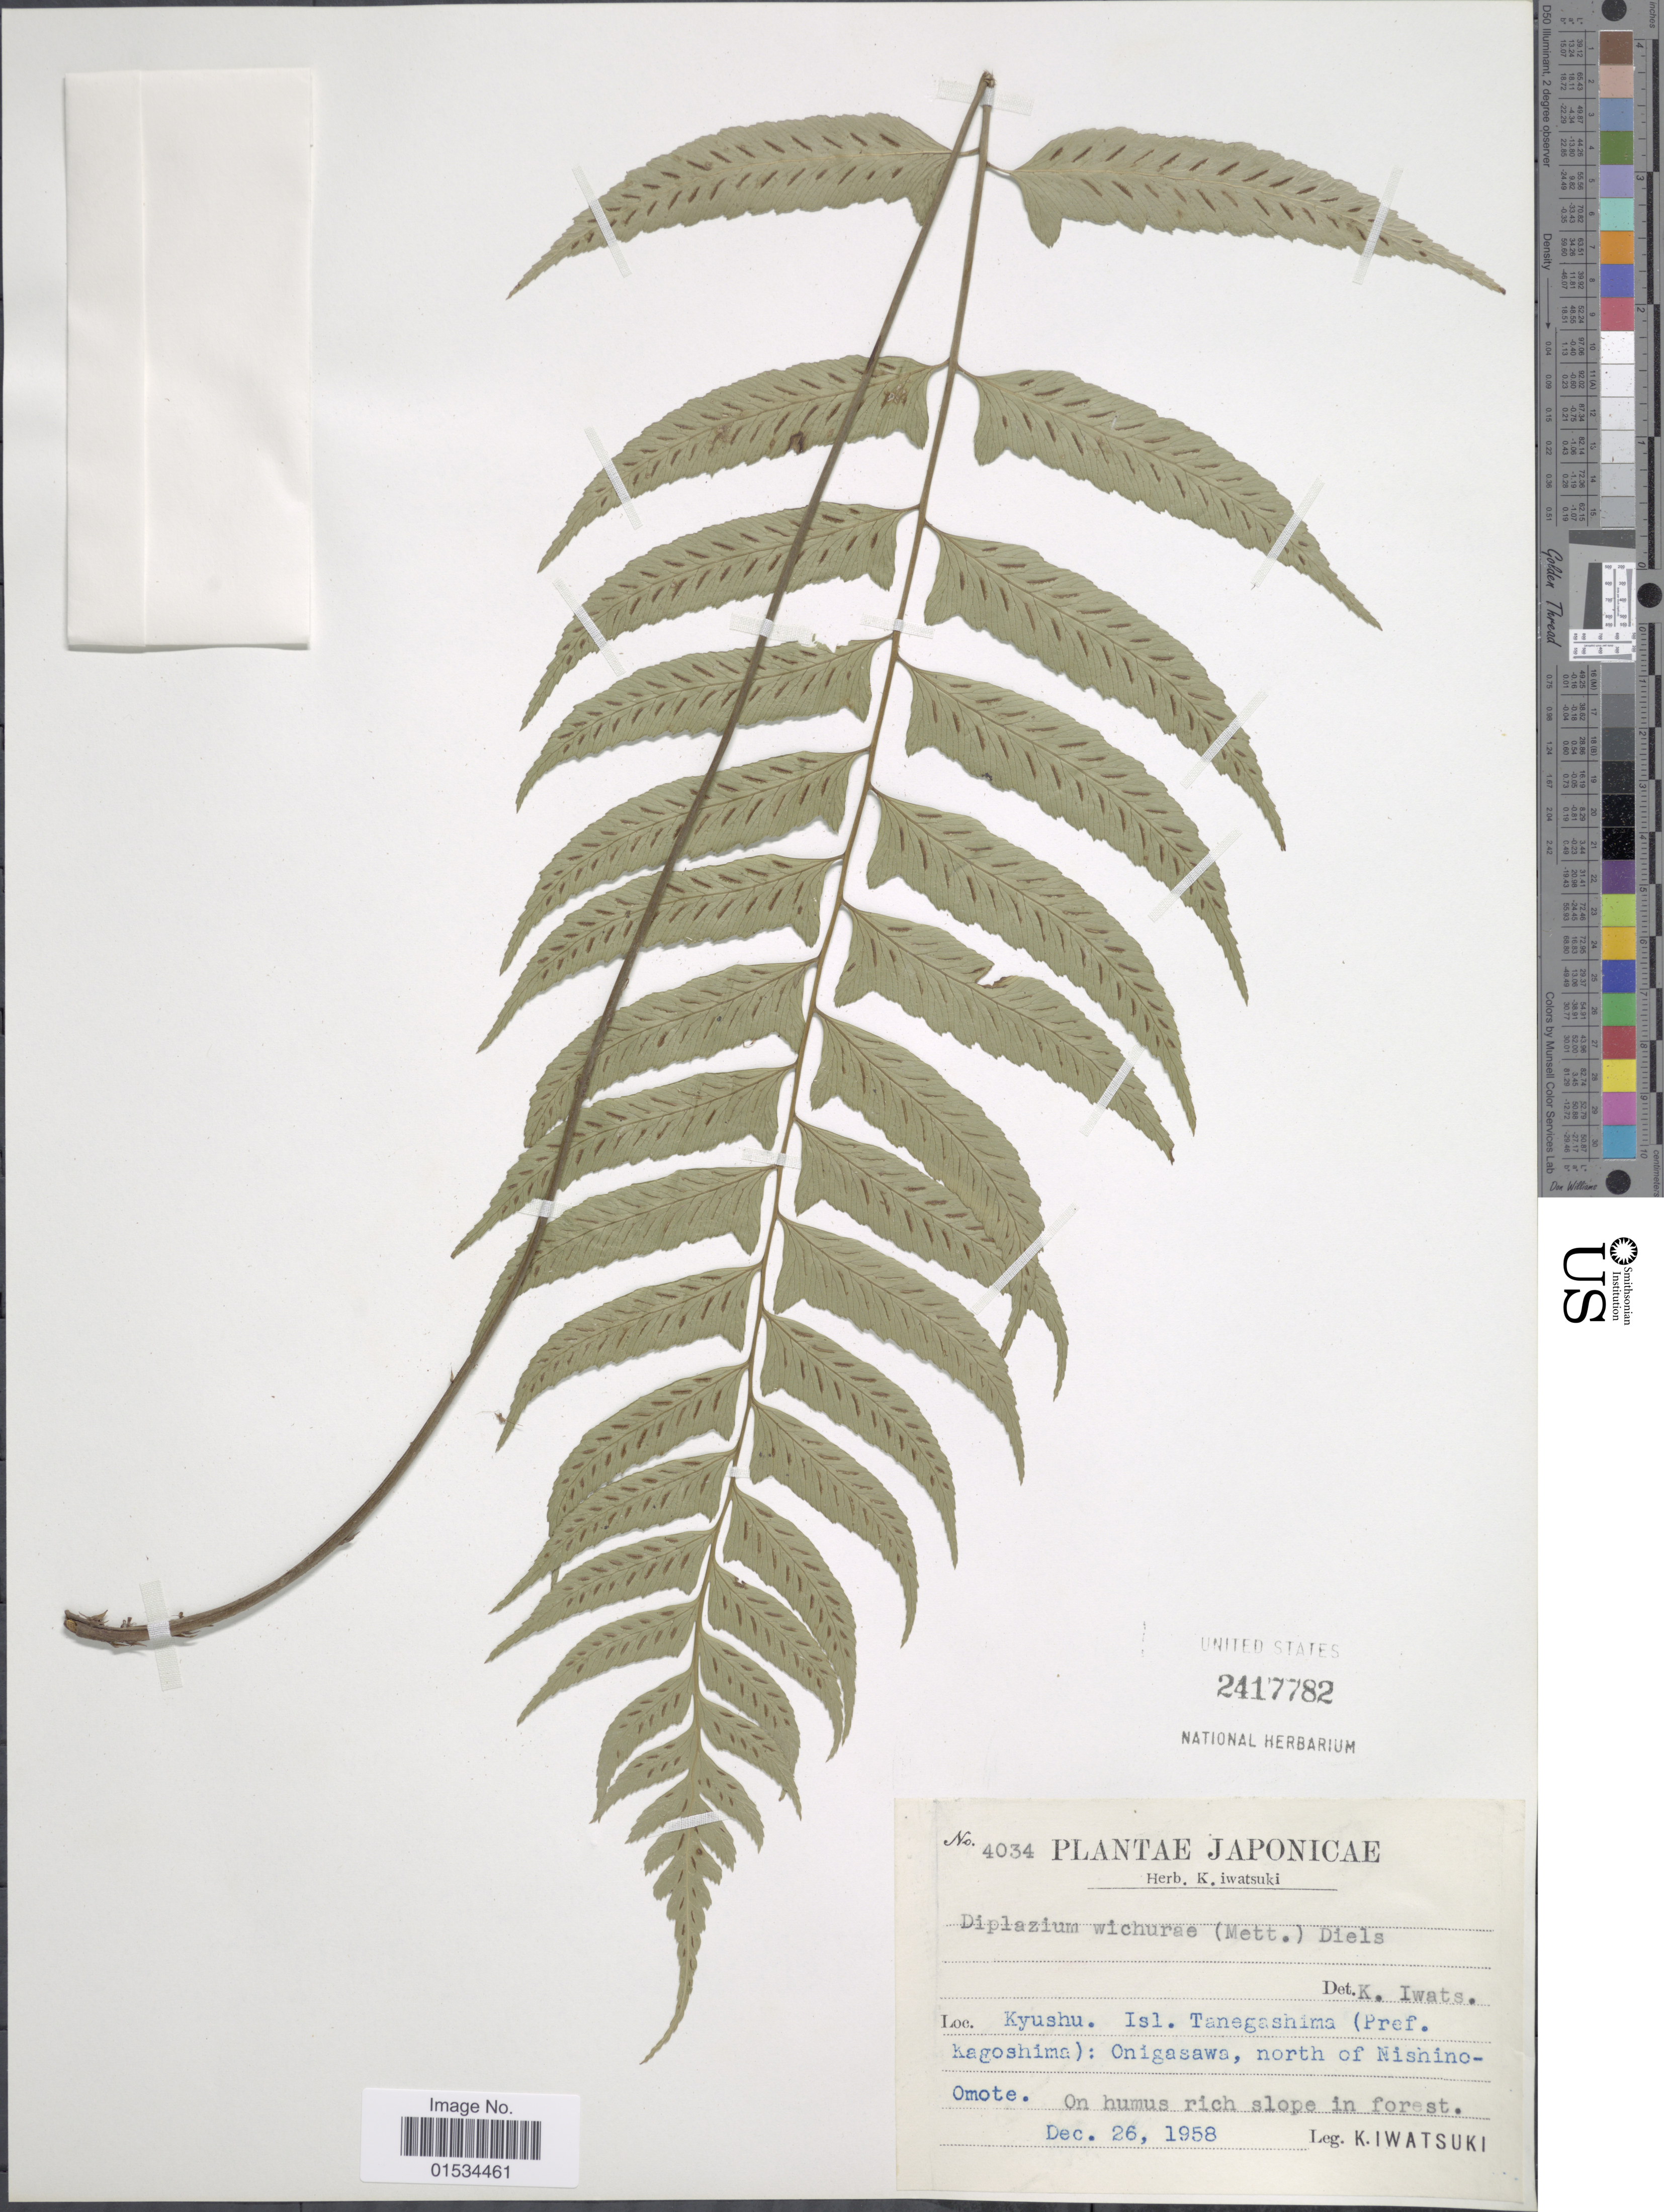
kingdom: Plantae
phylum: Tracheophyta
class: Polypodiopsida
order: Polypodiales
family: Athyriaceae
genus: Diplazium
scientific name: Diplazium wichurae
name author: (Mett.) Diels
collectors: K. Iwatsuki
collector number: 4034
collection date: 1958-12-26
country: Japan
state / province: Kagosima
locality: Kyushu. sisl. Tanegashima: Onigasawa, north of Ninshinoomoto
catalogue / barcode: US 2417782